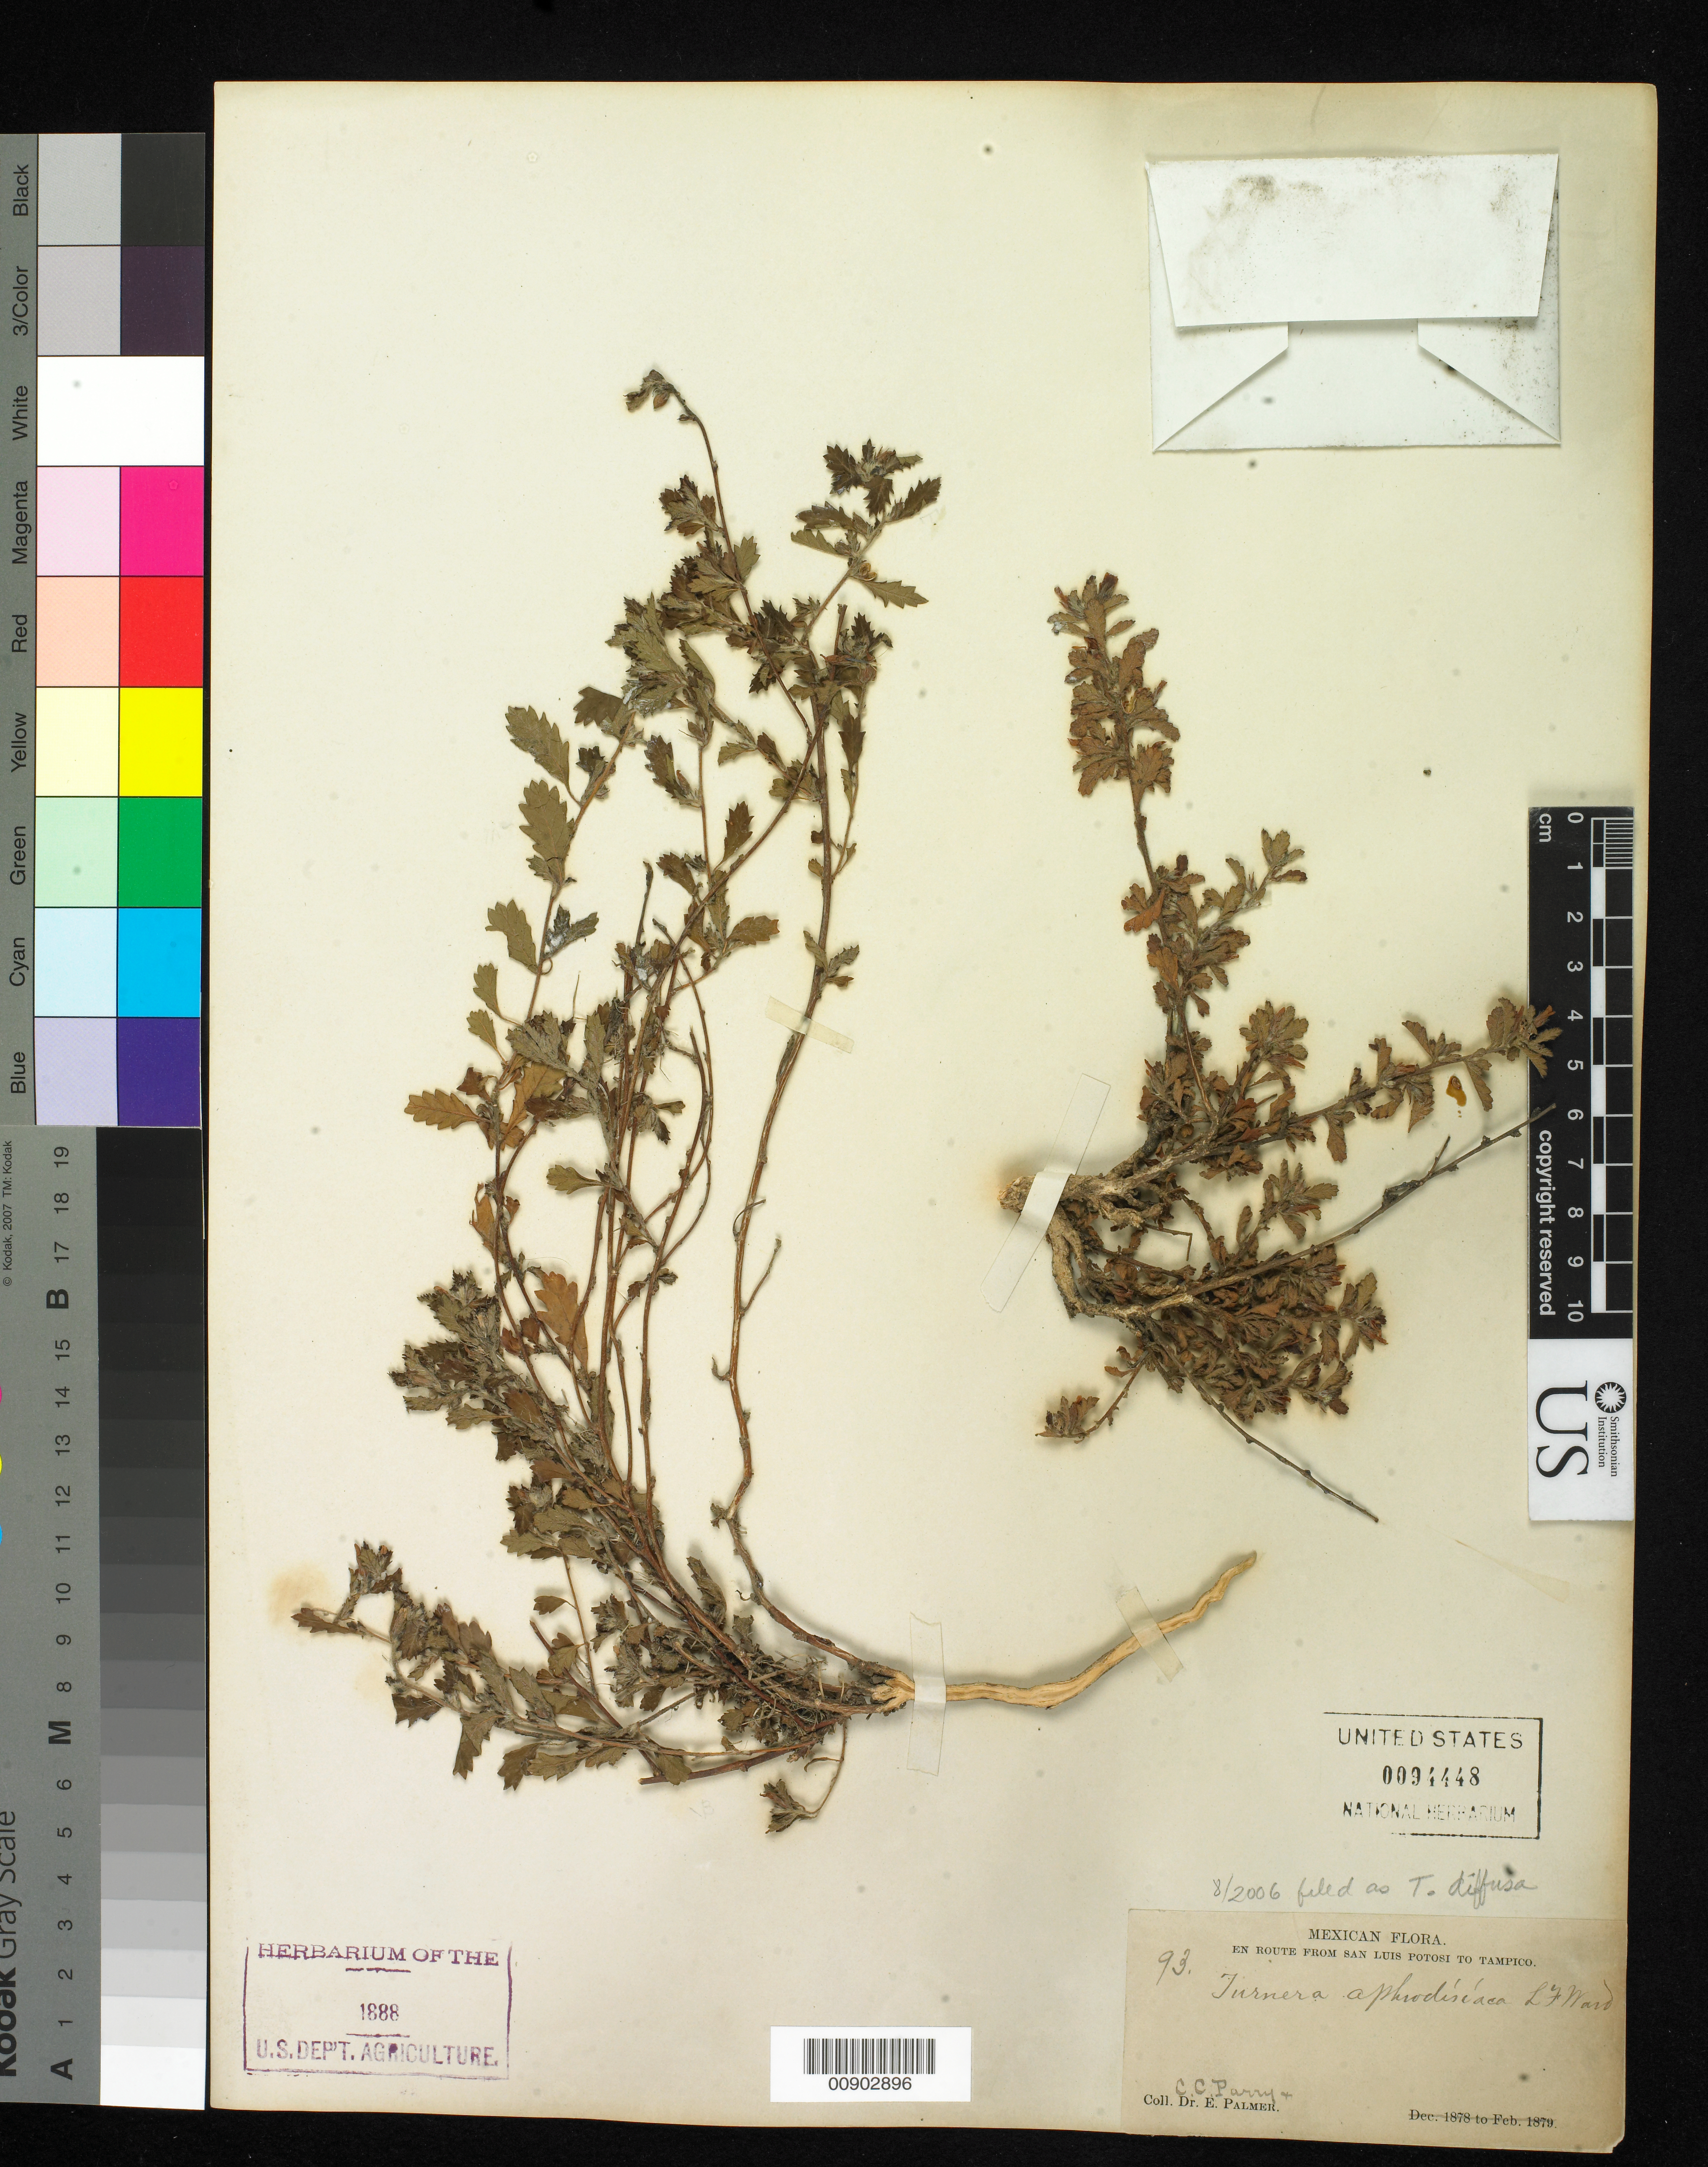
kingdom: Plantae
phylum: Tracheophyta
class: Magnoliopsida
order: Malpighiales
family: Turneraceae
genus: Turnera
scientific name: Turnera diffusa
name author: Willd. ex Schult.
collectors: C. C. Parry & E. Palmer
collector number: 93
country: Mexico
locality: En route from San Luis Potosí to Tampico, Tamaulipas.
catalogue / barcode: US 94448